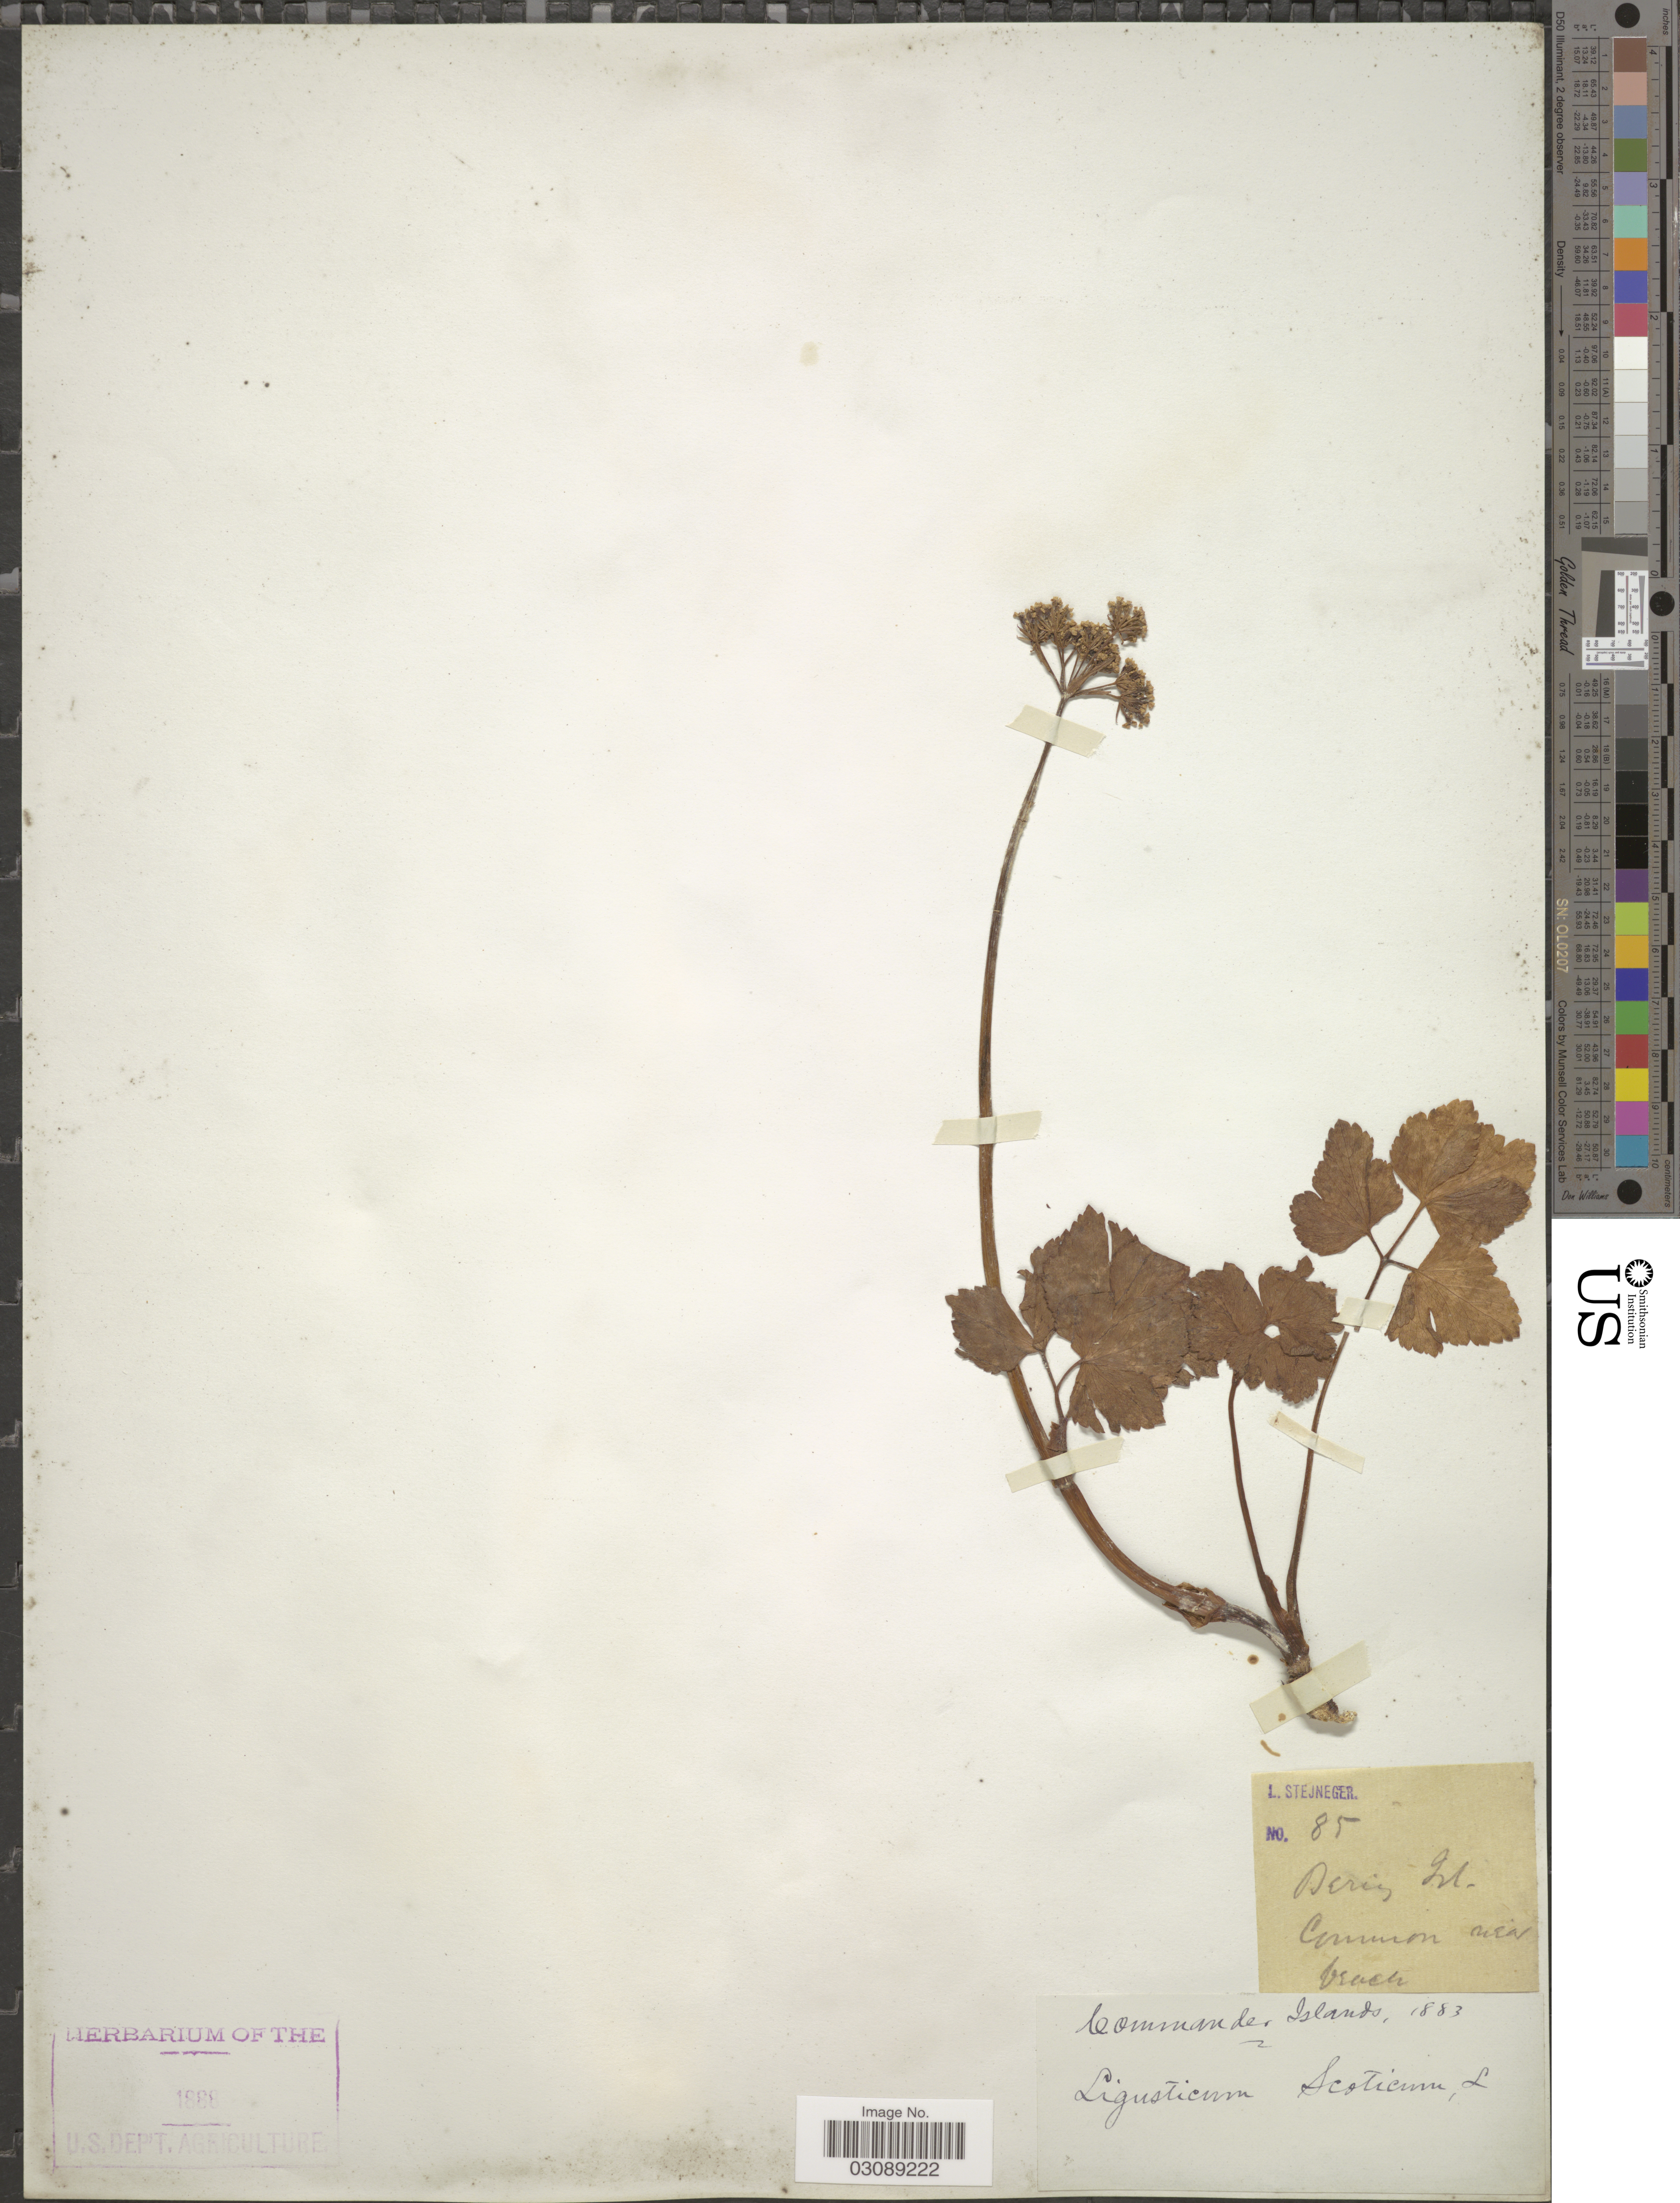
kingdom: Plantae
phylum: Tracheophyta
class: Magnoliopsida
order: Apiales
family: Apiaceae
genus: Ligusticum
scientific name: Ligusticum scoticum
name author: L.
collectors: L. Stejneger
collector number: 85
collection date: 1883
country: Russian Federation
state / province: Kamchatka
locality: Berin Isl. Commander Islands.